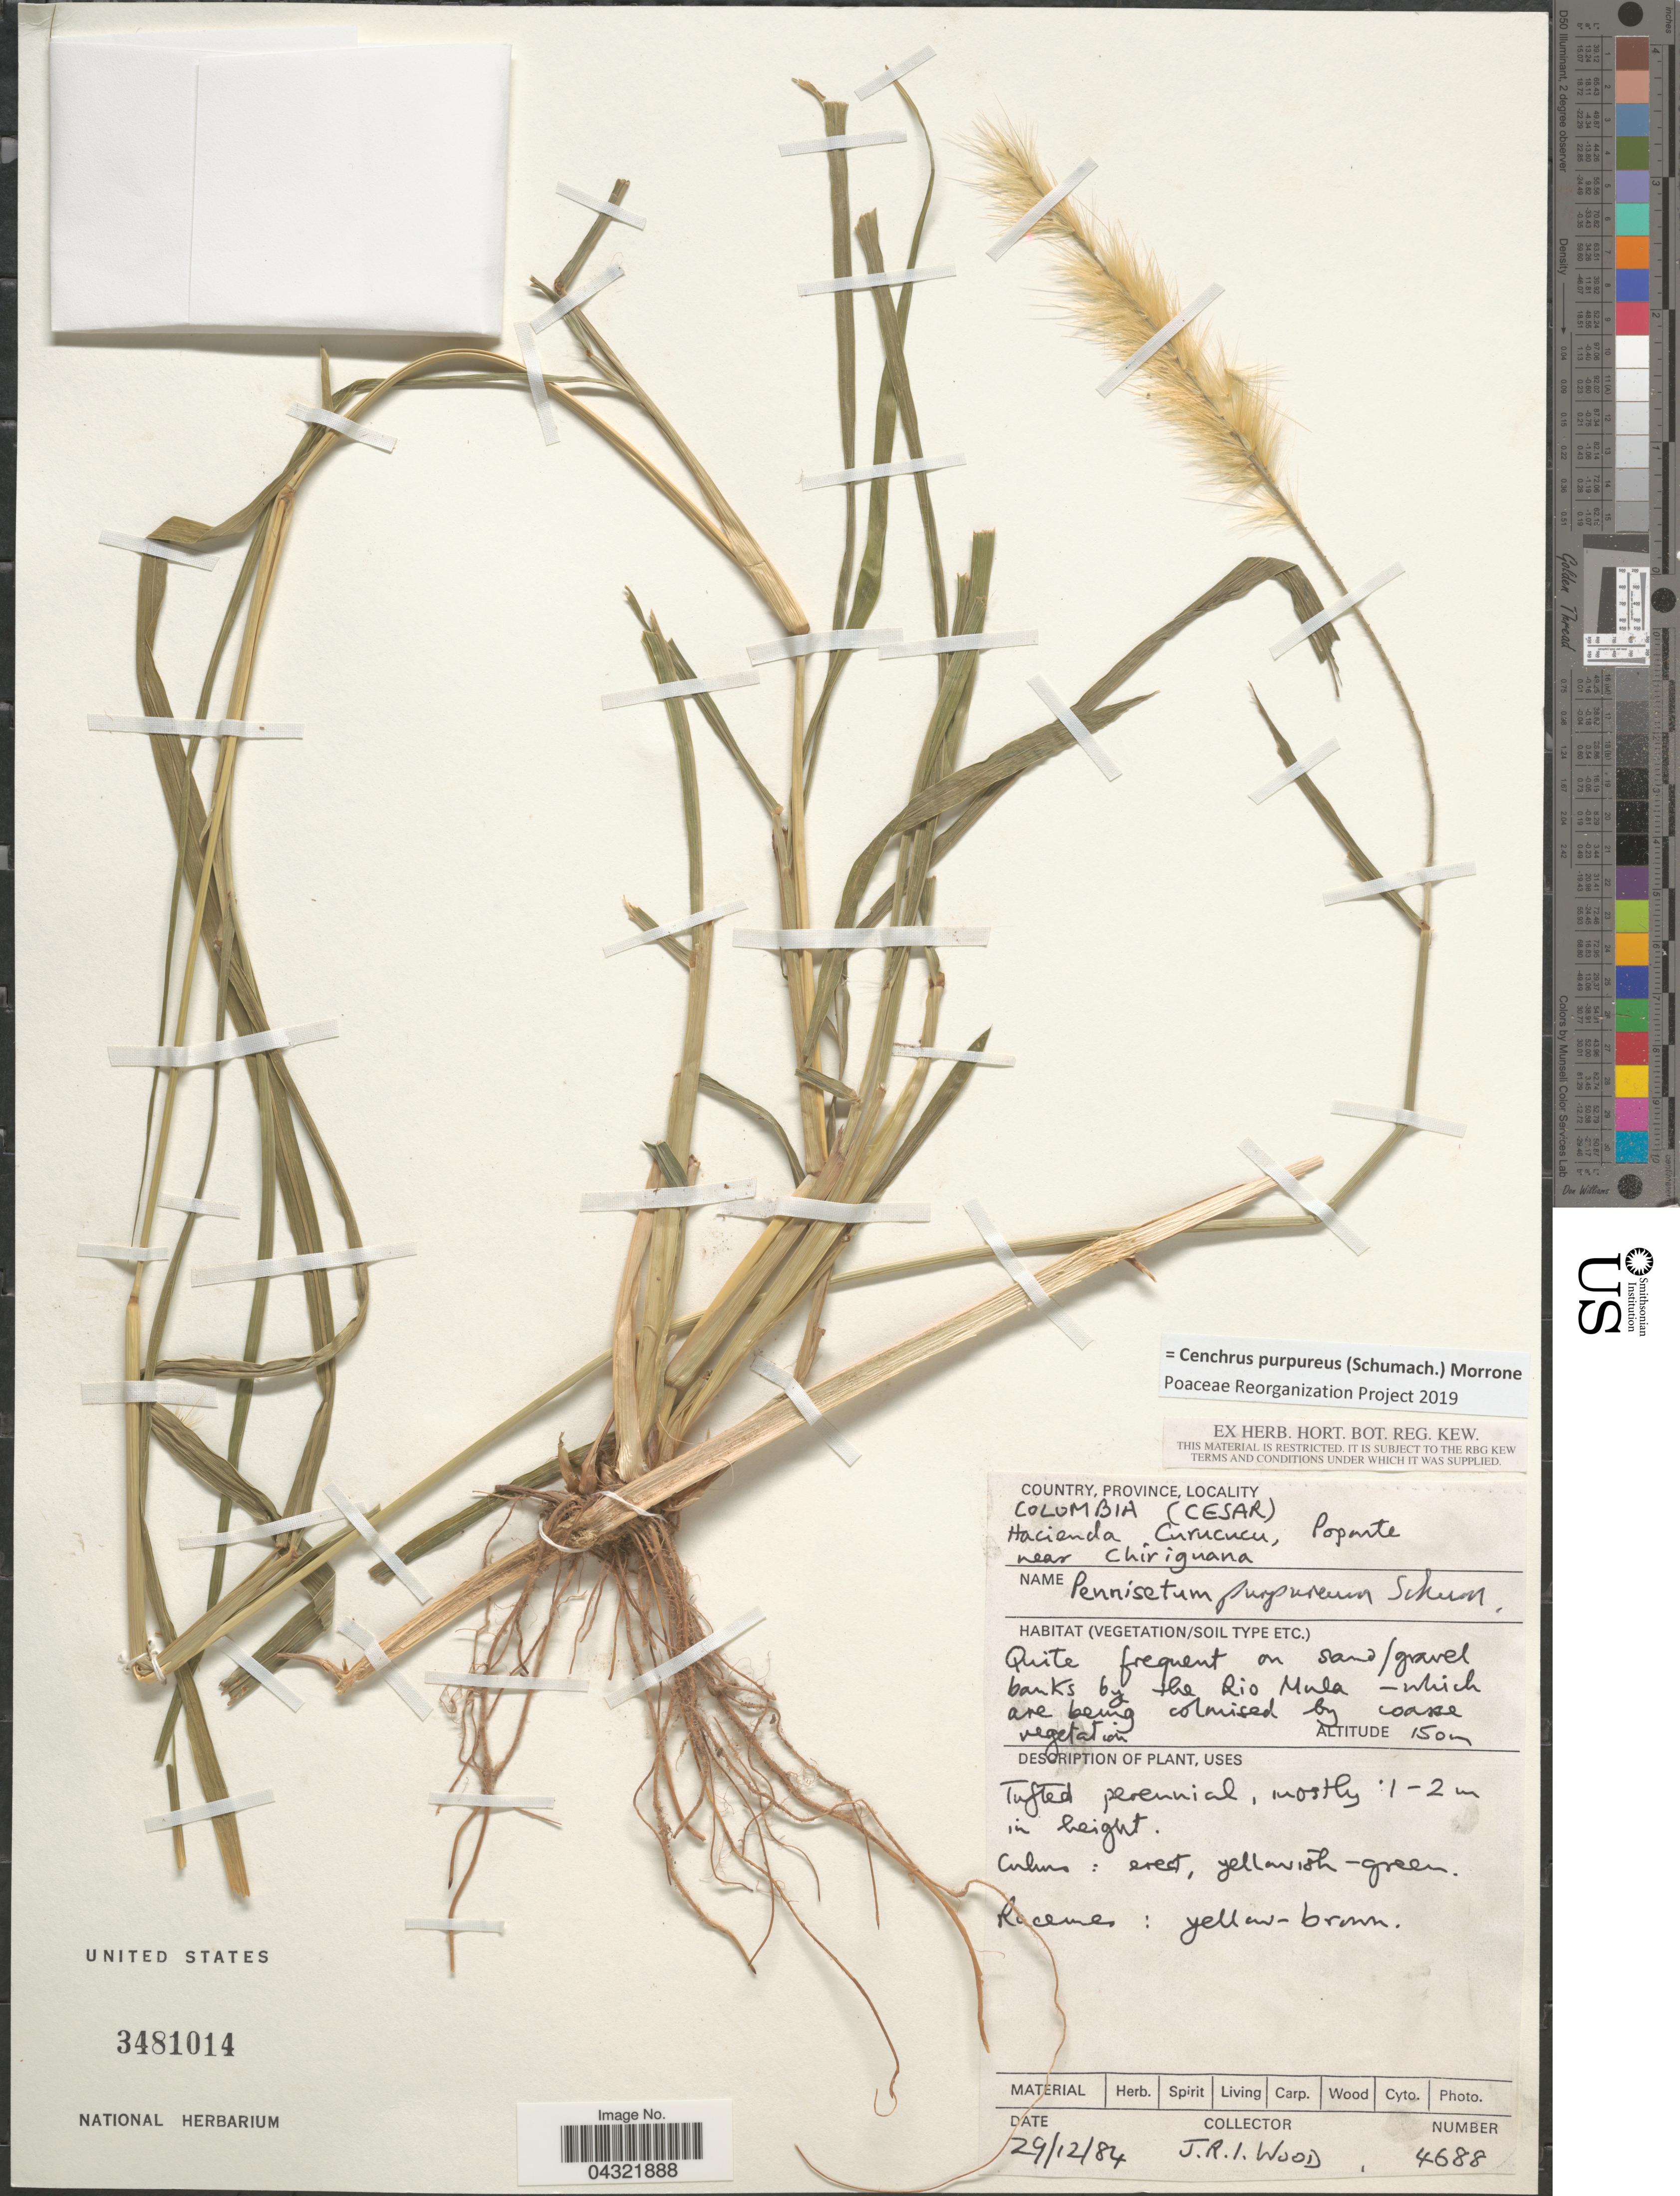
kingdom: Plantae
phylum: Tracheophyta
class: Liliopsida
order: Poales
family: Poaceae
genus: Cenchrus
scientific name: Cenchrus purpureus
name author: (Schumach.) Morrone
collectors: J. R. I. Wood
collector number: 4688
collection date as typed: Transcribed d/m/y: 29/12/84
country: Colombia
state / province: Cesar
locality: Hacienda Curucucu, Poponte near Chiriguana. Quite frequent on sand/gravel banks by the Rio Mula-which are being colonised by coarse vegetation.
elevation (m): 150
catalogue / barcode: US 3481014